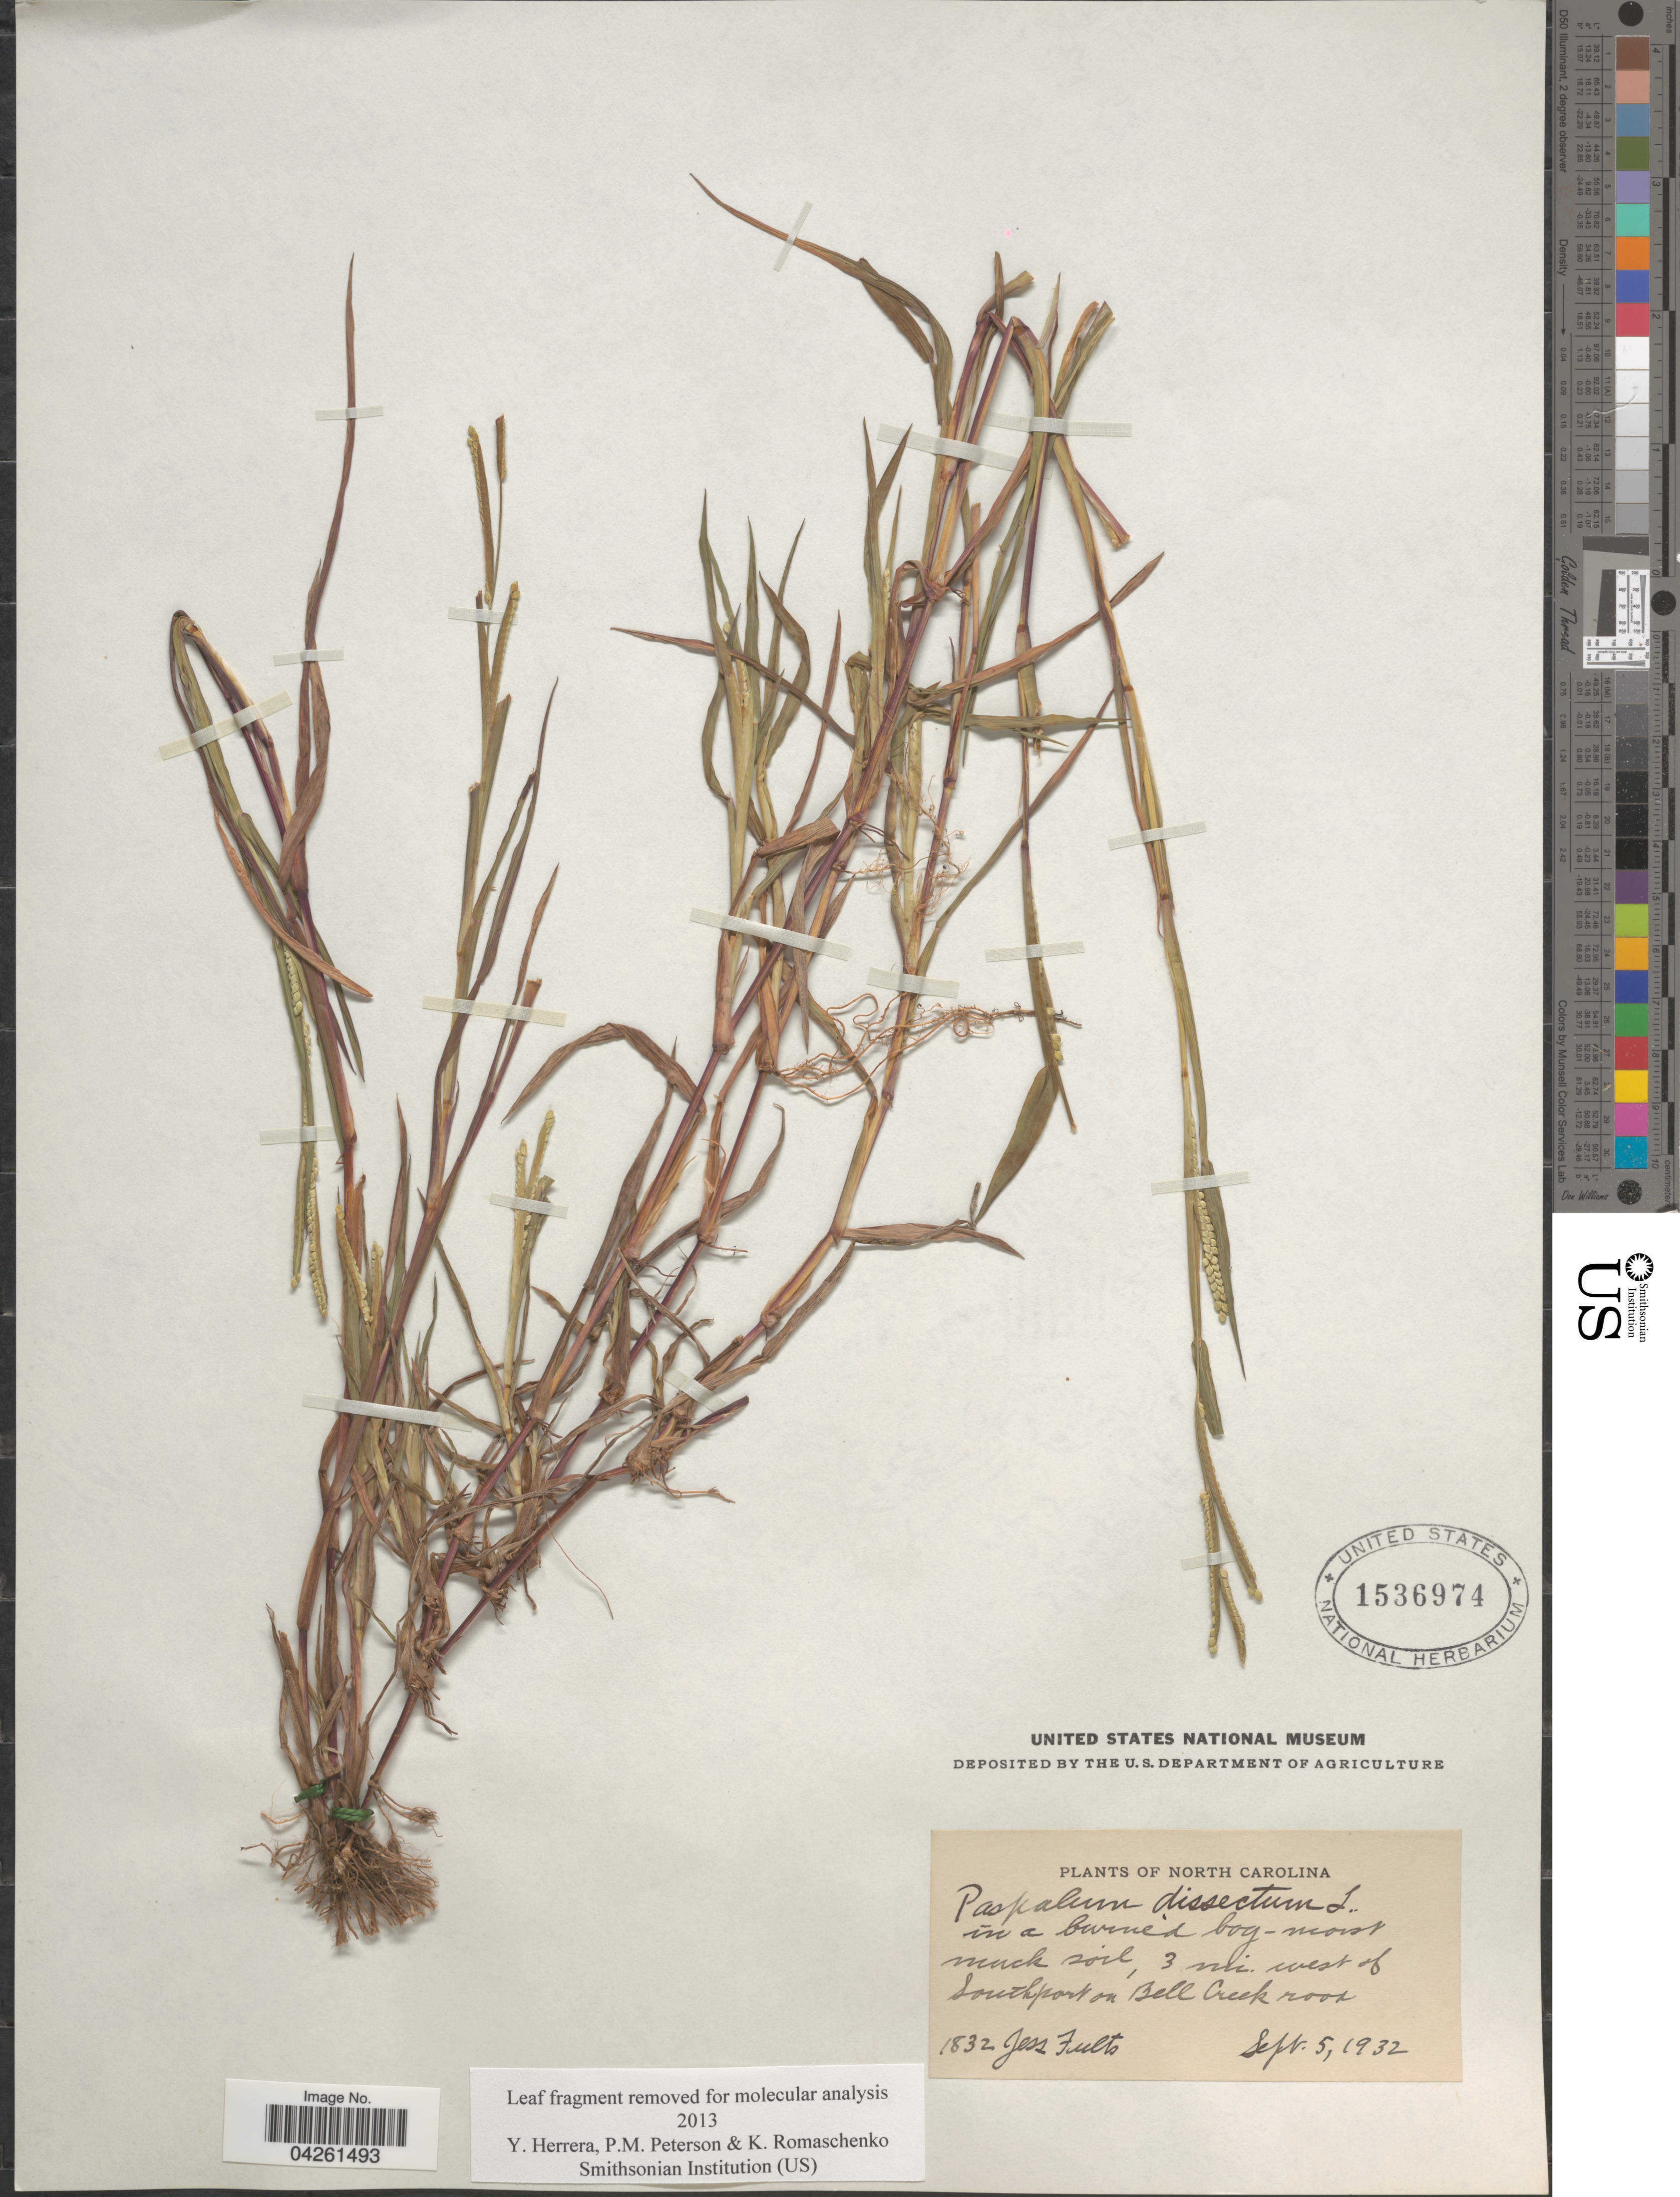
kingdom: Plantae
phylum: Tracheophyta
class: Liliopsida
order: Poales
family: Poaceae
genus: Paspalum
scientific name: Paspalum dissectum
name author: (L.) L.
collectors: J. Fults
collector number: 1832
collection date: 1932-09-05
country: United States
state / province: North Carolina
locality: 3 mi. west of Southport on Bell Creek road.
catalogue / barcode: US 1536974